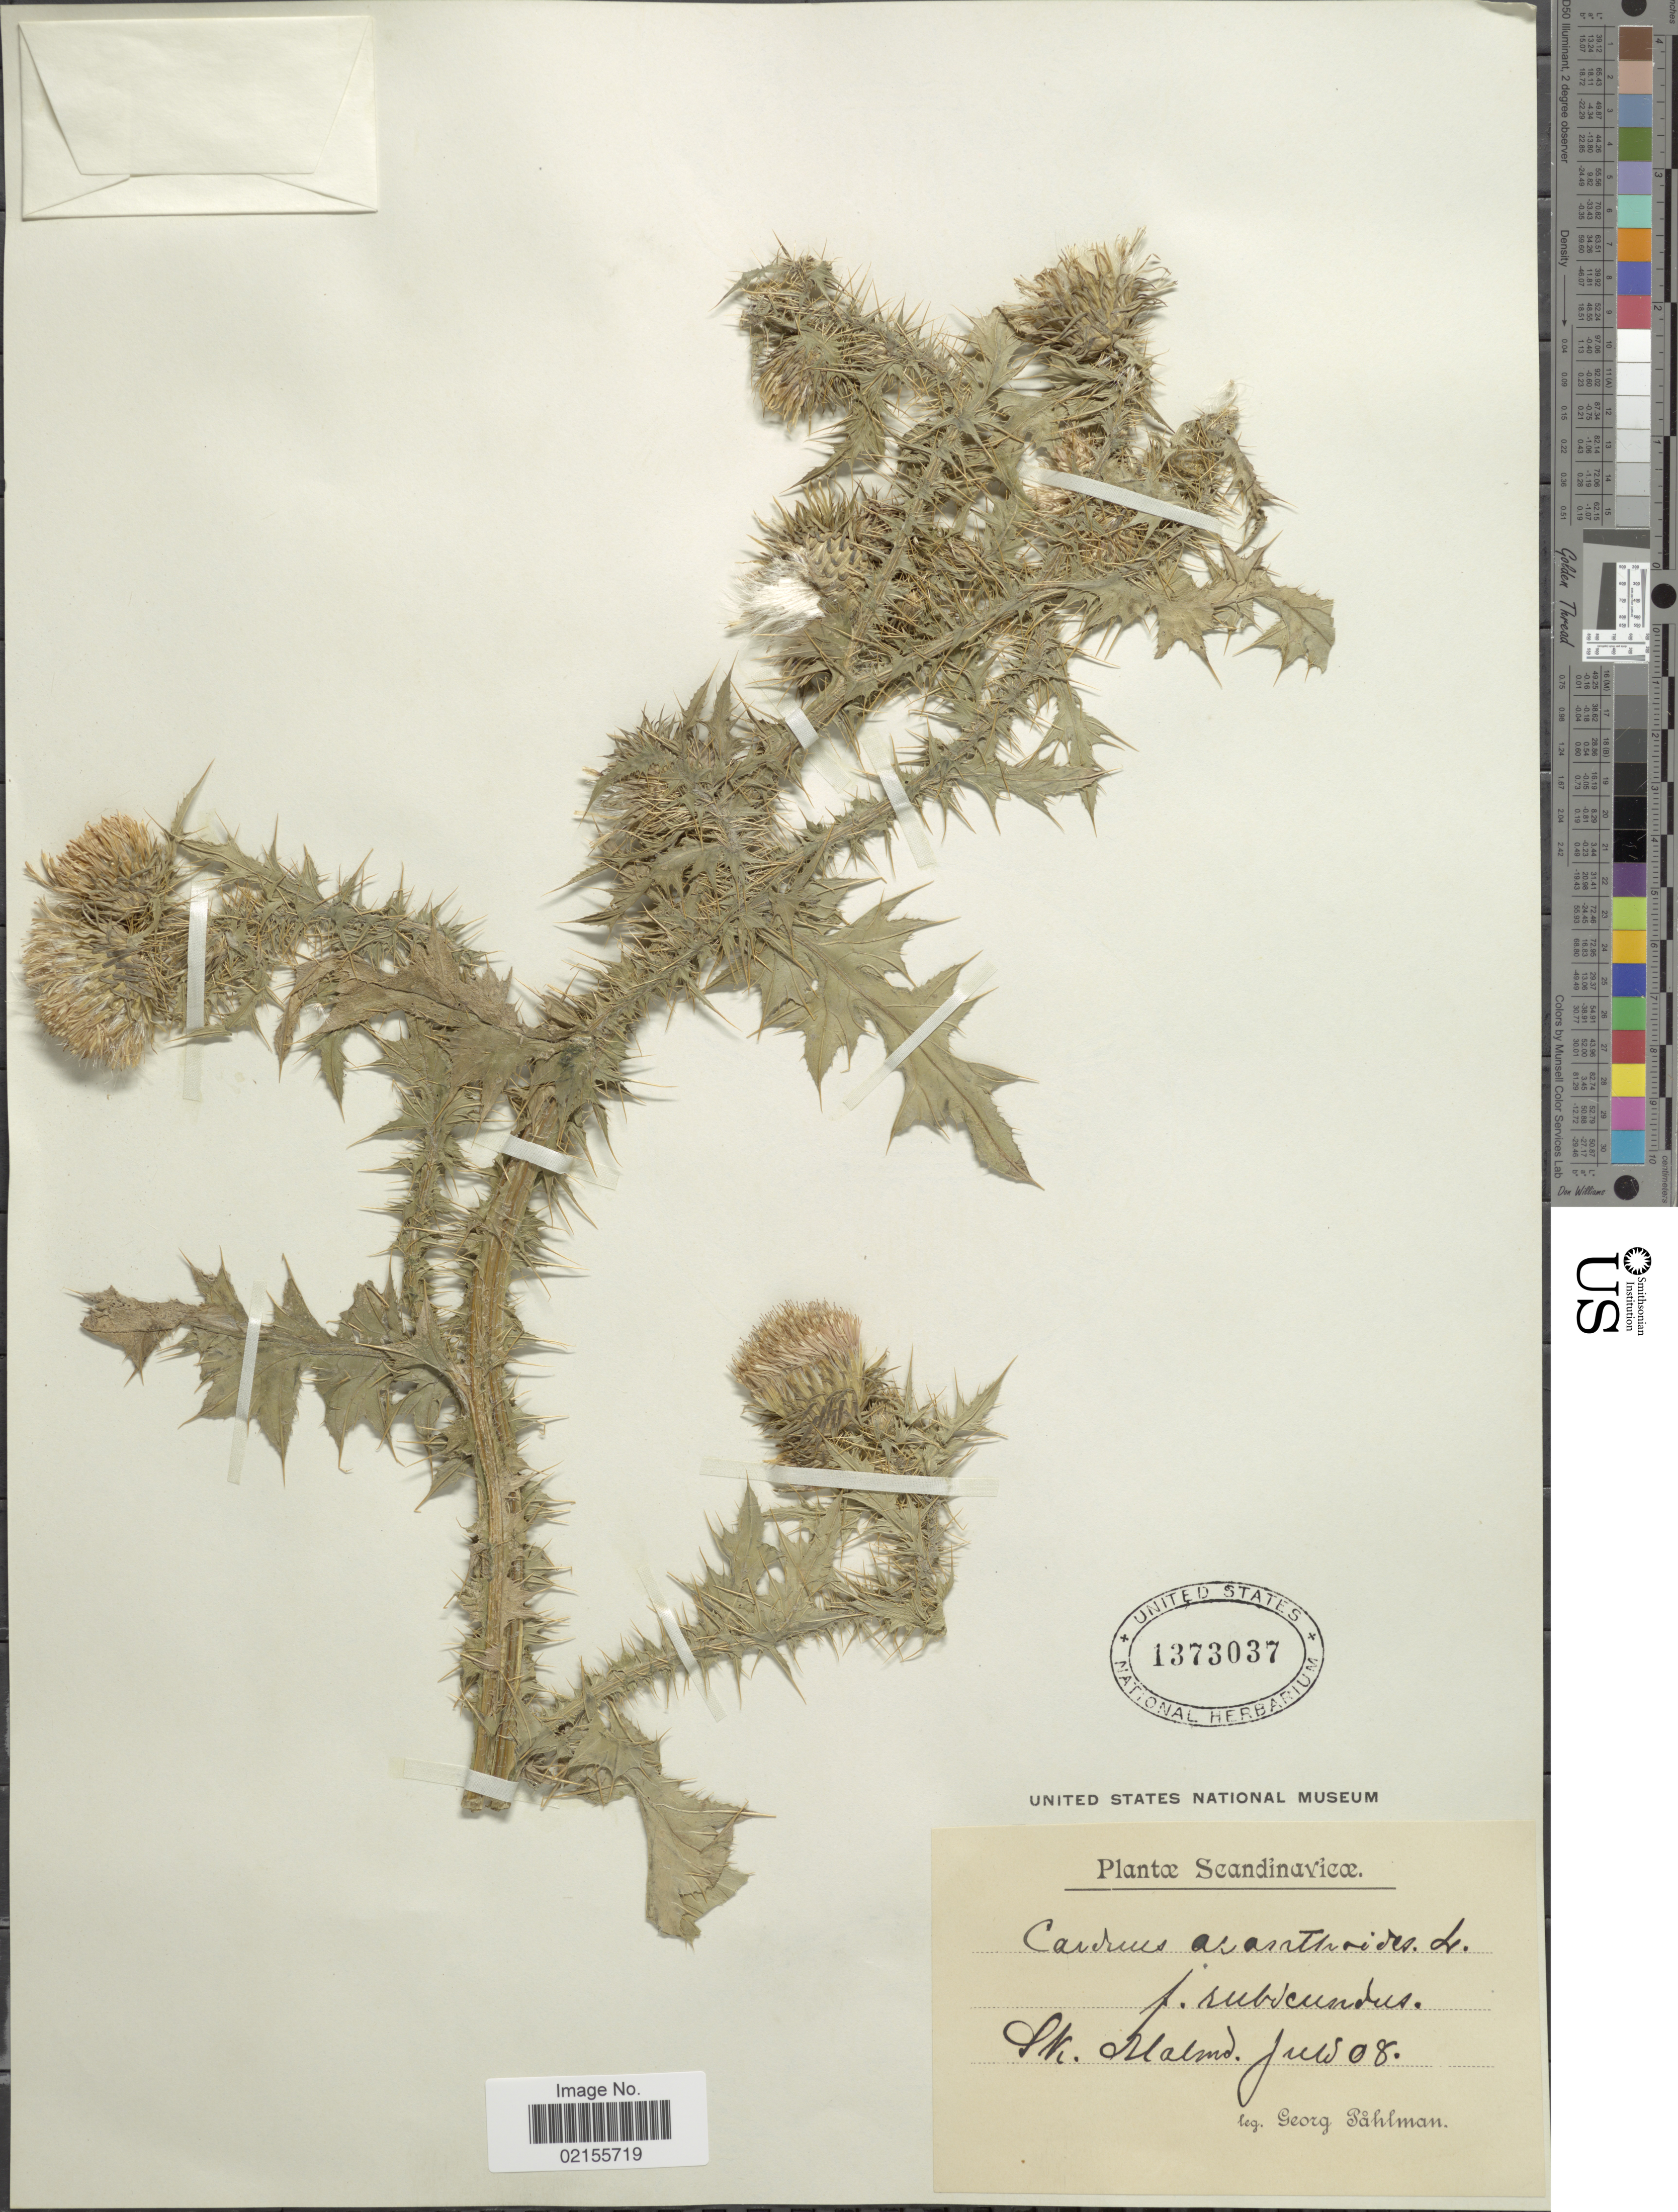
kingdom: Plantae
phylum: Tracheophyta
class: Magnoliopsida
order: Asterales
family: Asteraceae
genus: Carduus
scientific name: Carduus acanthoides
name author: L.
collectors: G. Påhlman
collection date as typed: Transcribed d/m/y: /6/8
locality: Scandinavicæ, Sk. Mal [illegible text]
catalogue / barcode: US 1373037